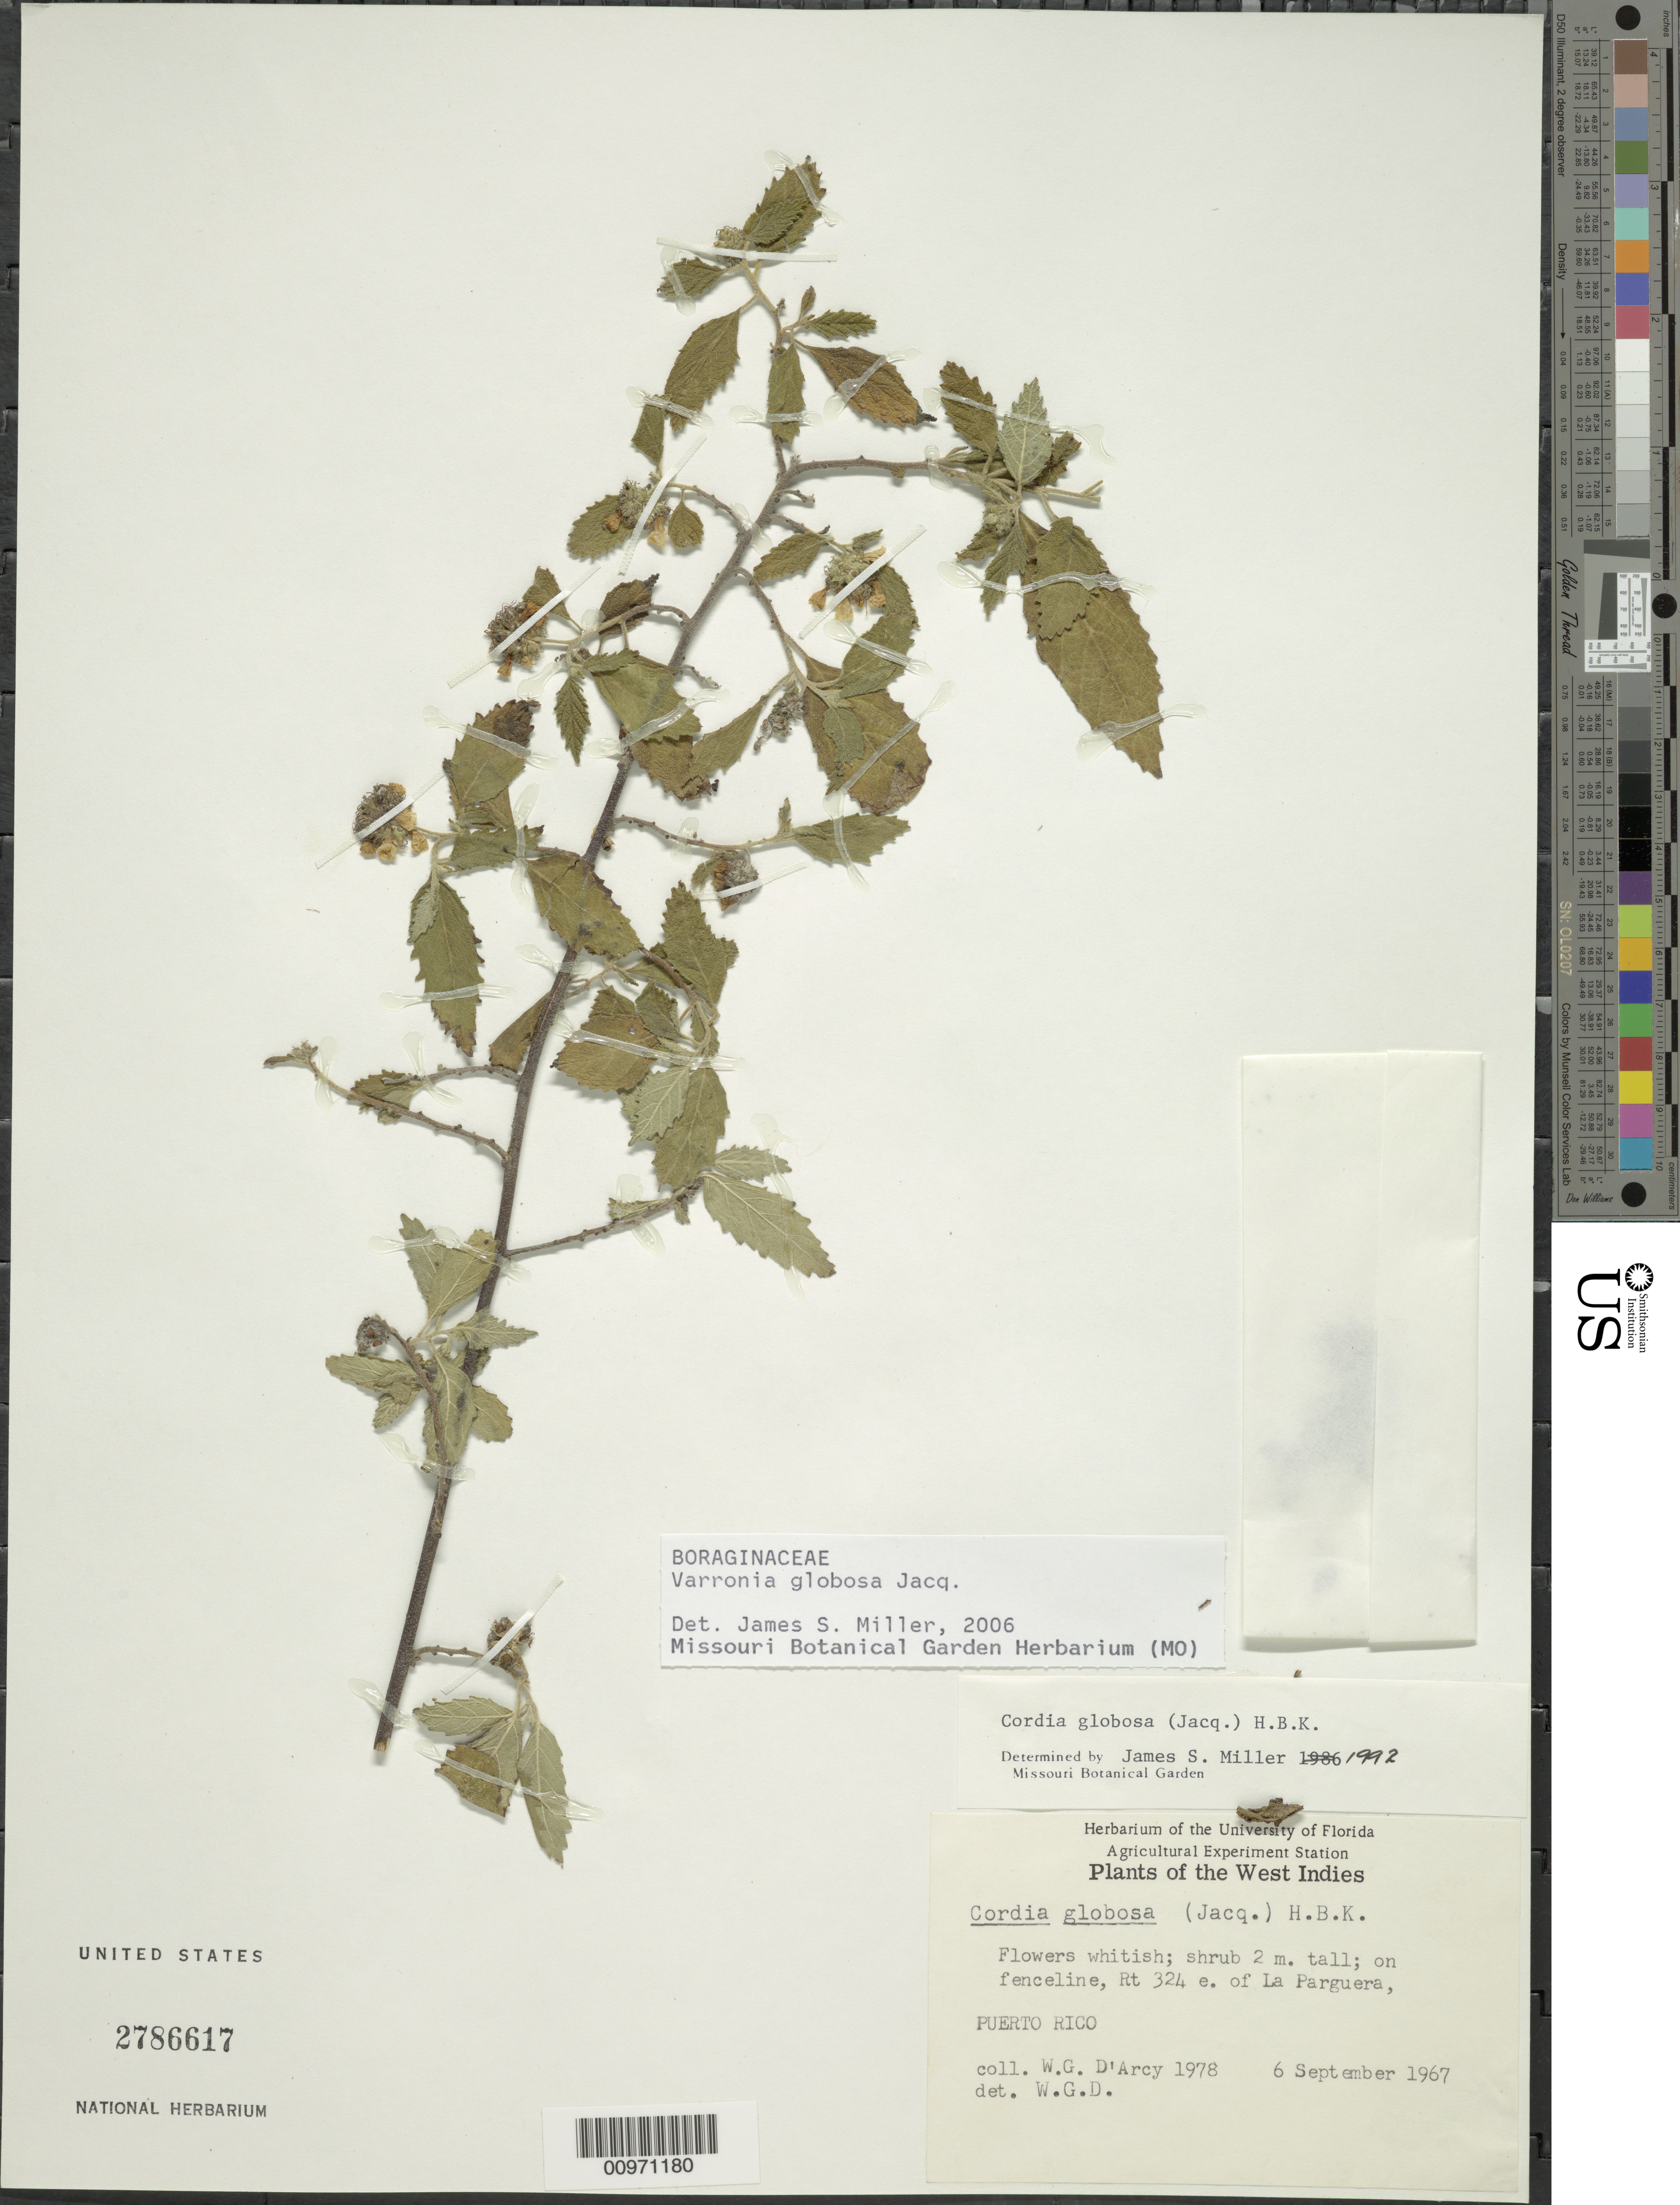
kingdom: Plantae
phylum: Tracheophyta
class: Magnoliopsida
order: Boraginales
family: Cordiaceae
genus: Varronia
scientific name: Varronia globosa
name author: Jacq.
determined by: Miller, James S., (MO), Missouri Botanical Garden (UNITED STATES)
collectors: W. G. D'Arcy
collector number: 1978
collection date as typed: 06 Sep 1967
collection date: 1967-09-06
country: Puerto Rico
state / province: Lajas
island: Puerto Rico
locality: Rt. 324, east of La Parguera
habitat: On fenceline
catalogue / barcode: US 2786617